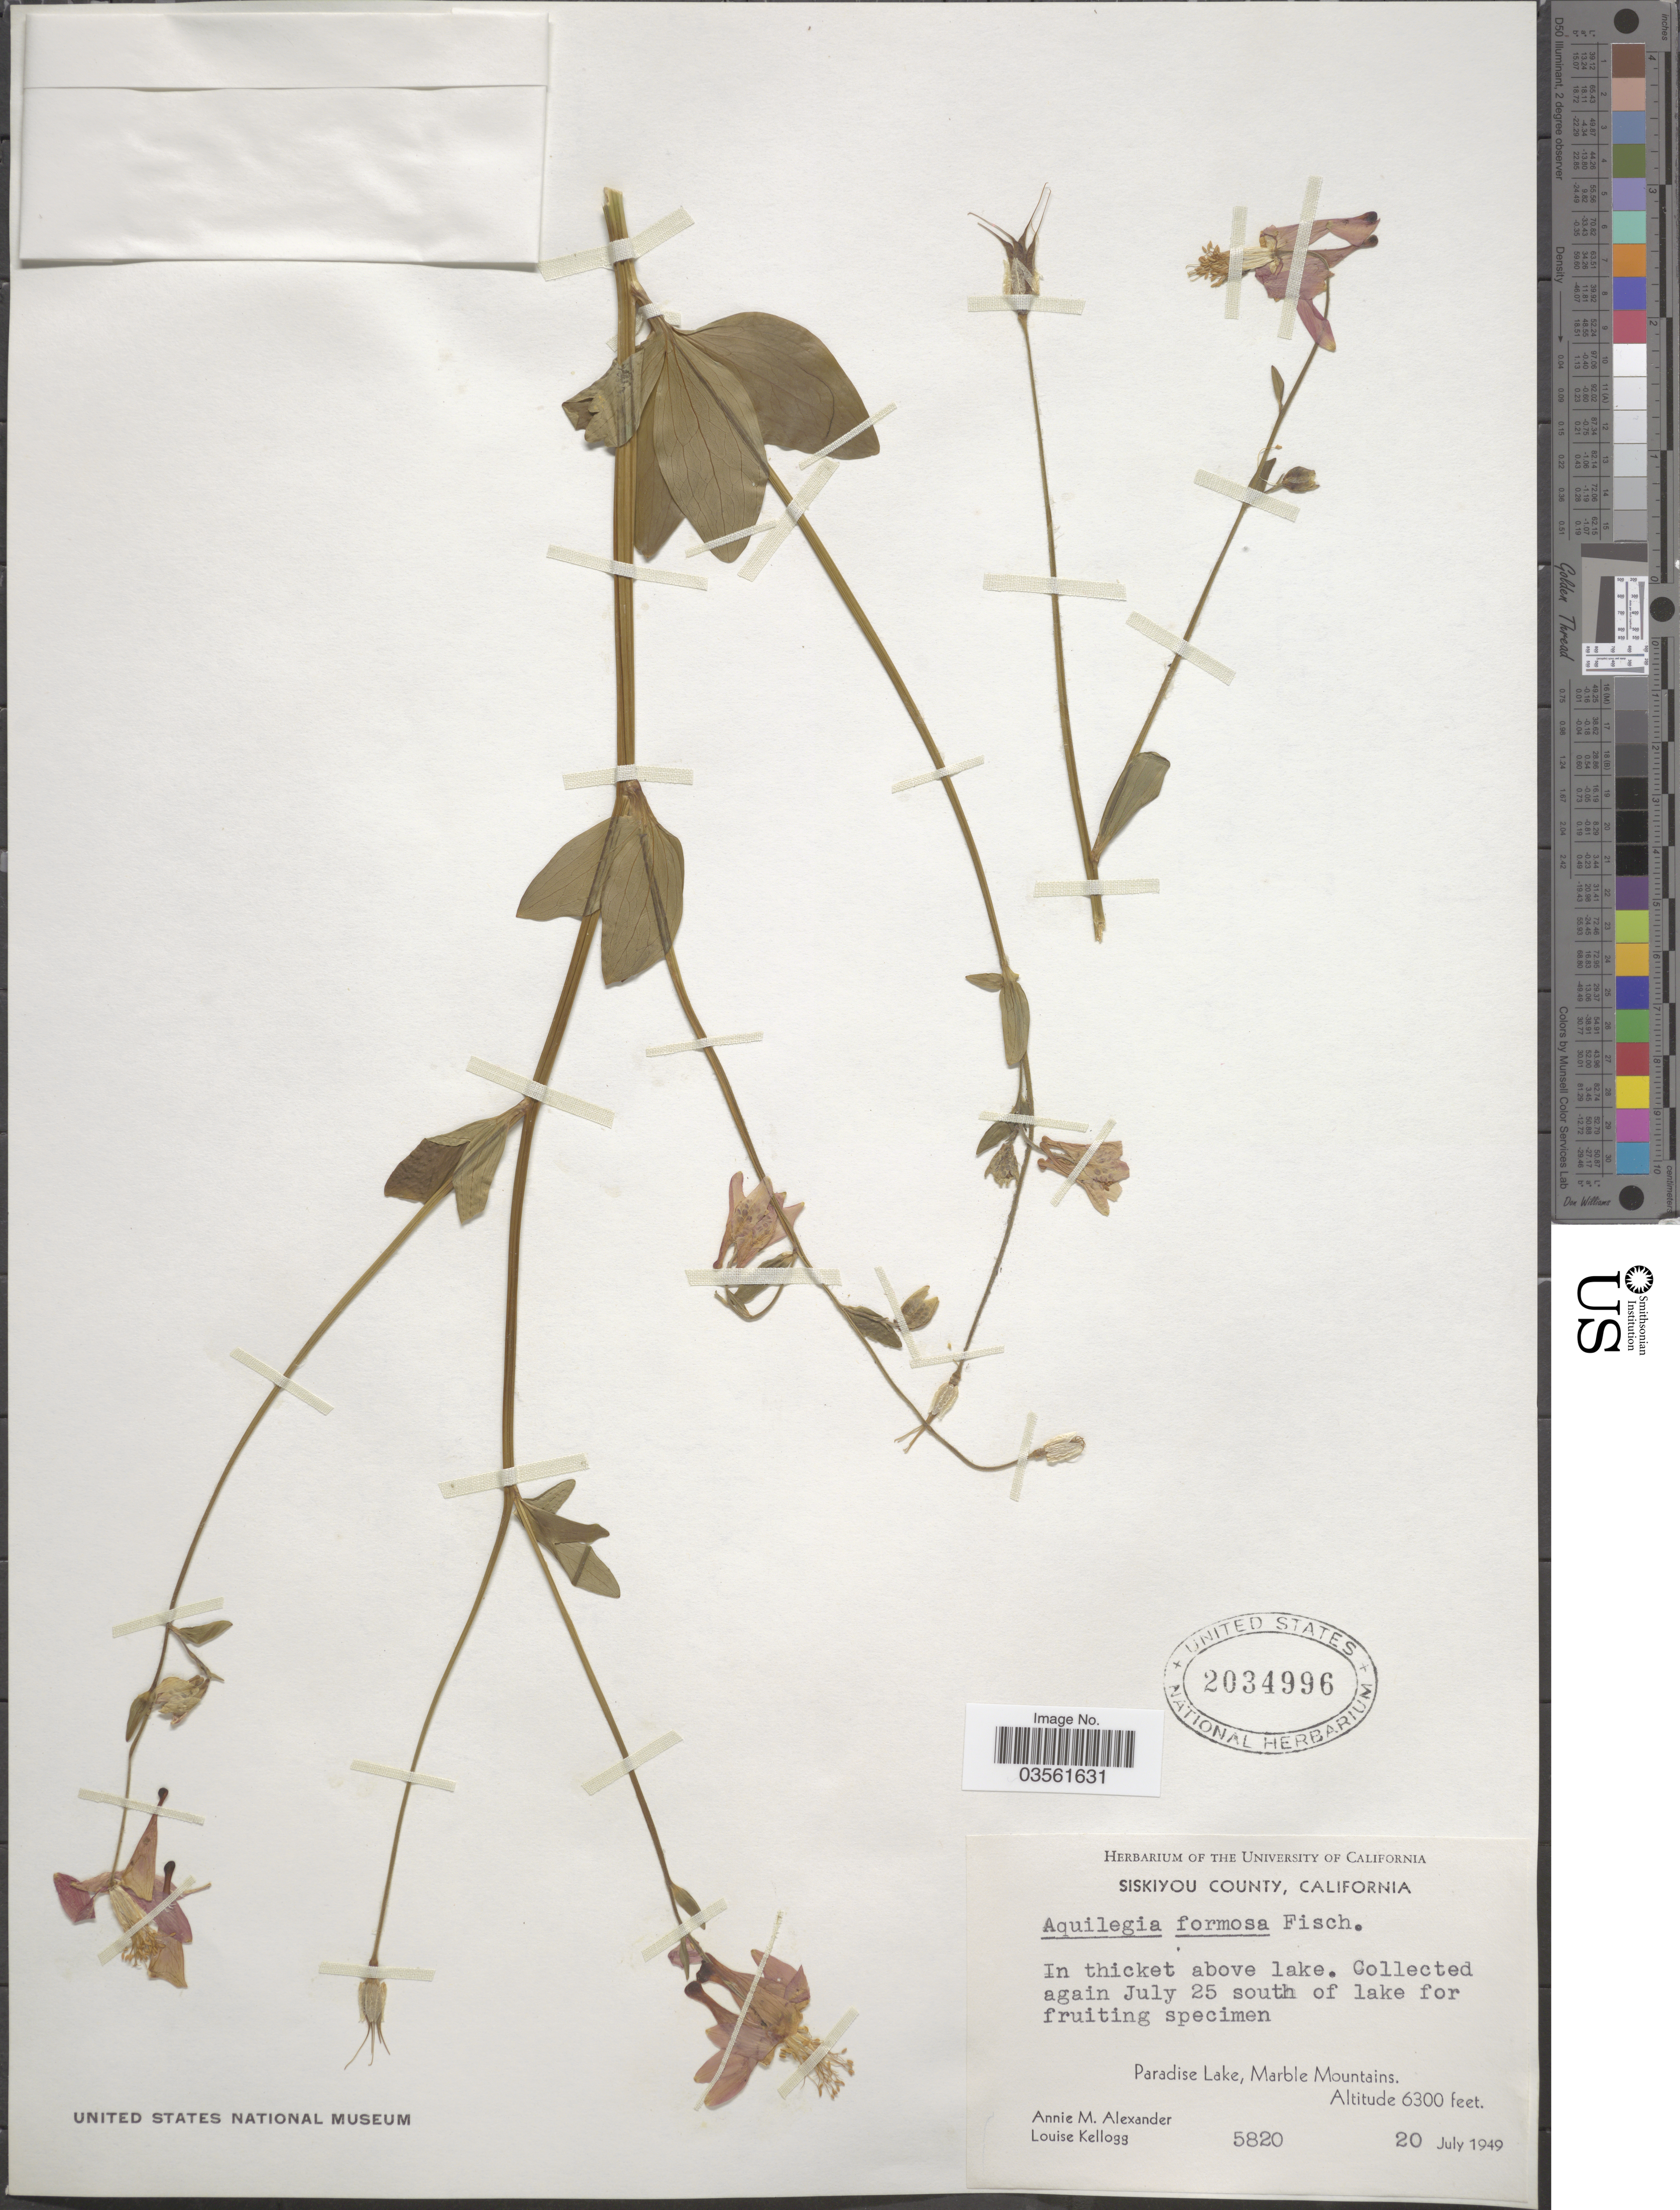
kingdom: Plantae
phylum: Tracheophyta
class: Magnoliopsida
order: Ranunculales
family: Ranunculaceae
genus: Aquilegia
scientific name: Aquilegia formosa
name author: Fisch. ex DC.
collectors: A. M. Alexander & L. Kellogg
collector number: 5820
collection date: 1949-07-20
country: United States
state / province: California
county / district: Siskiyou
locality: Siskiyou County. Paradise Lake, Marble Mountains.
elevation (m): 1920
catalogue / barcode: US 2034996